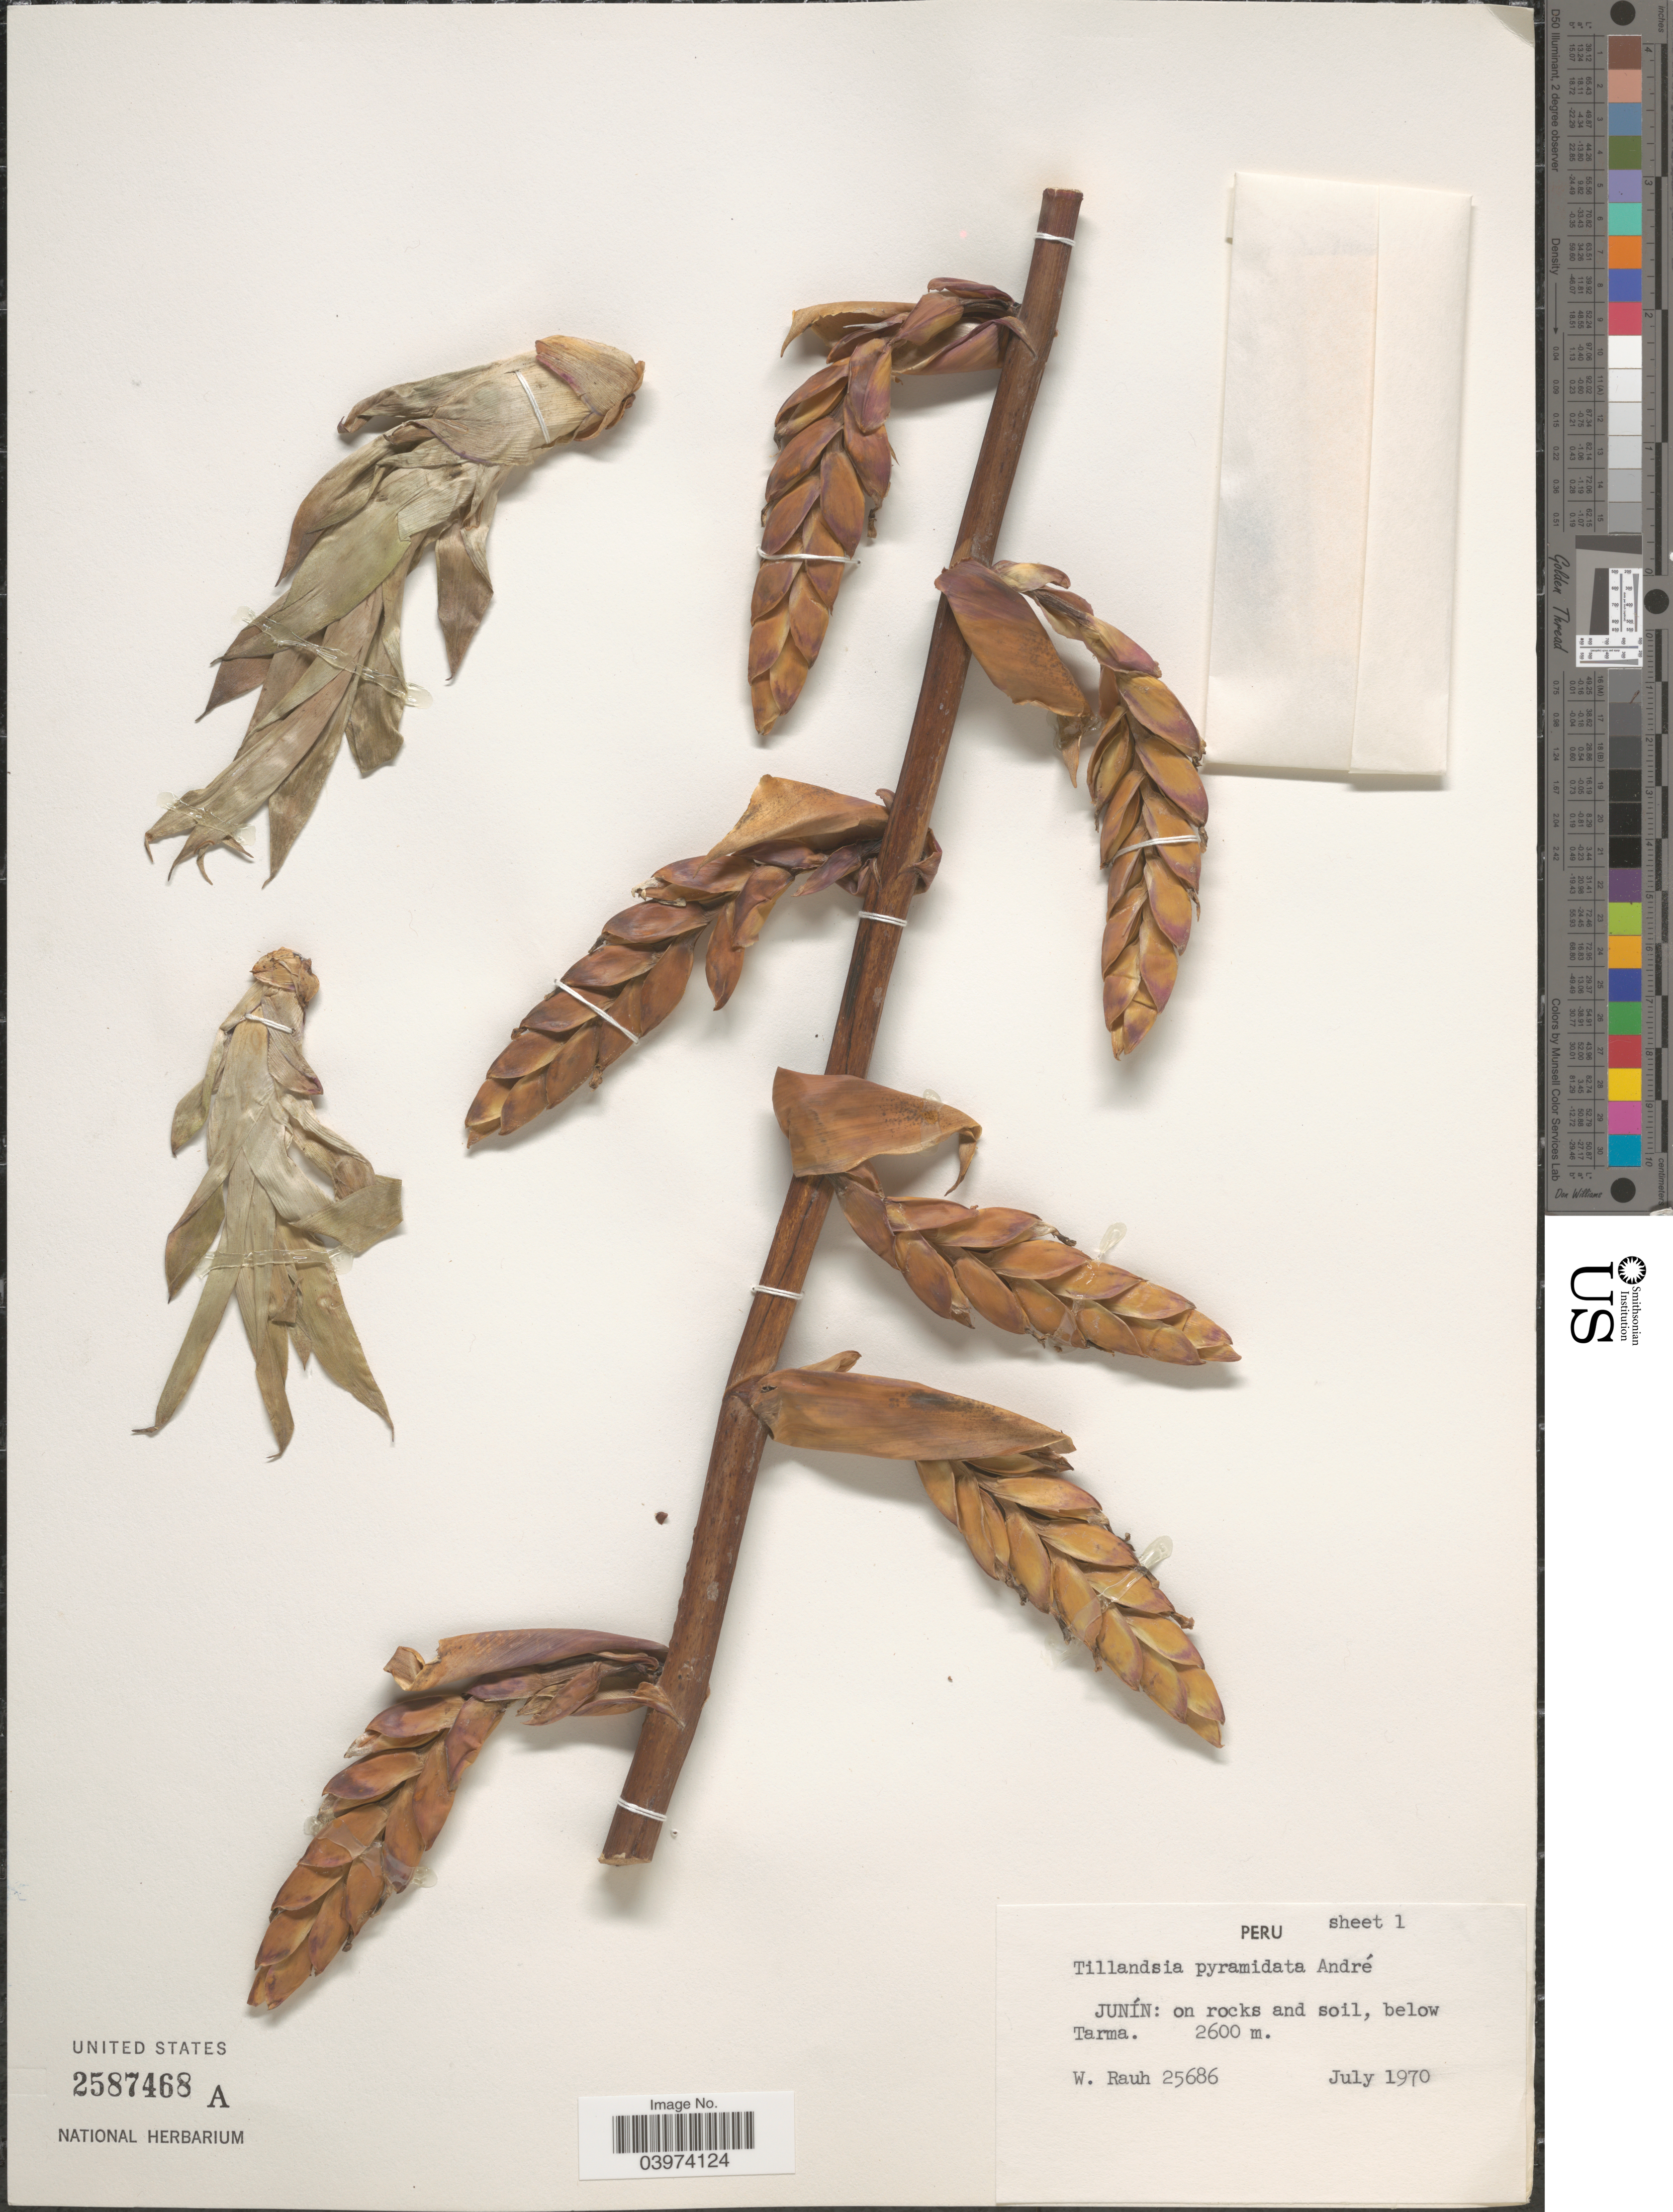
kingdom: Plantae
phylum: Tracheophyta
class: Liliopsida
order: Poales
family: Bromeliaceae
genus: Tillandsia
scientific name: Tillandsia pyramidata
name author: André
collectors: W. Rauh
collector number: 25686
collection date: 1970-07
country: Peru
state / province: Junín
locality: On rocks and soil, below Tarma.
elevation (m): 2600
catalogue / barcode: US 2587468A